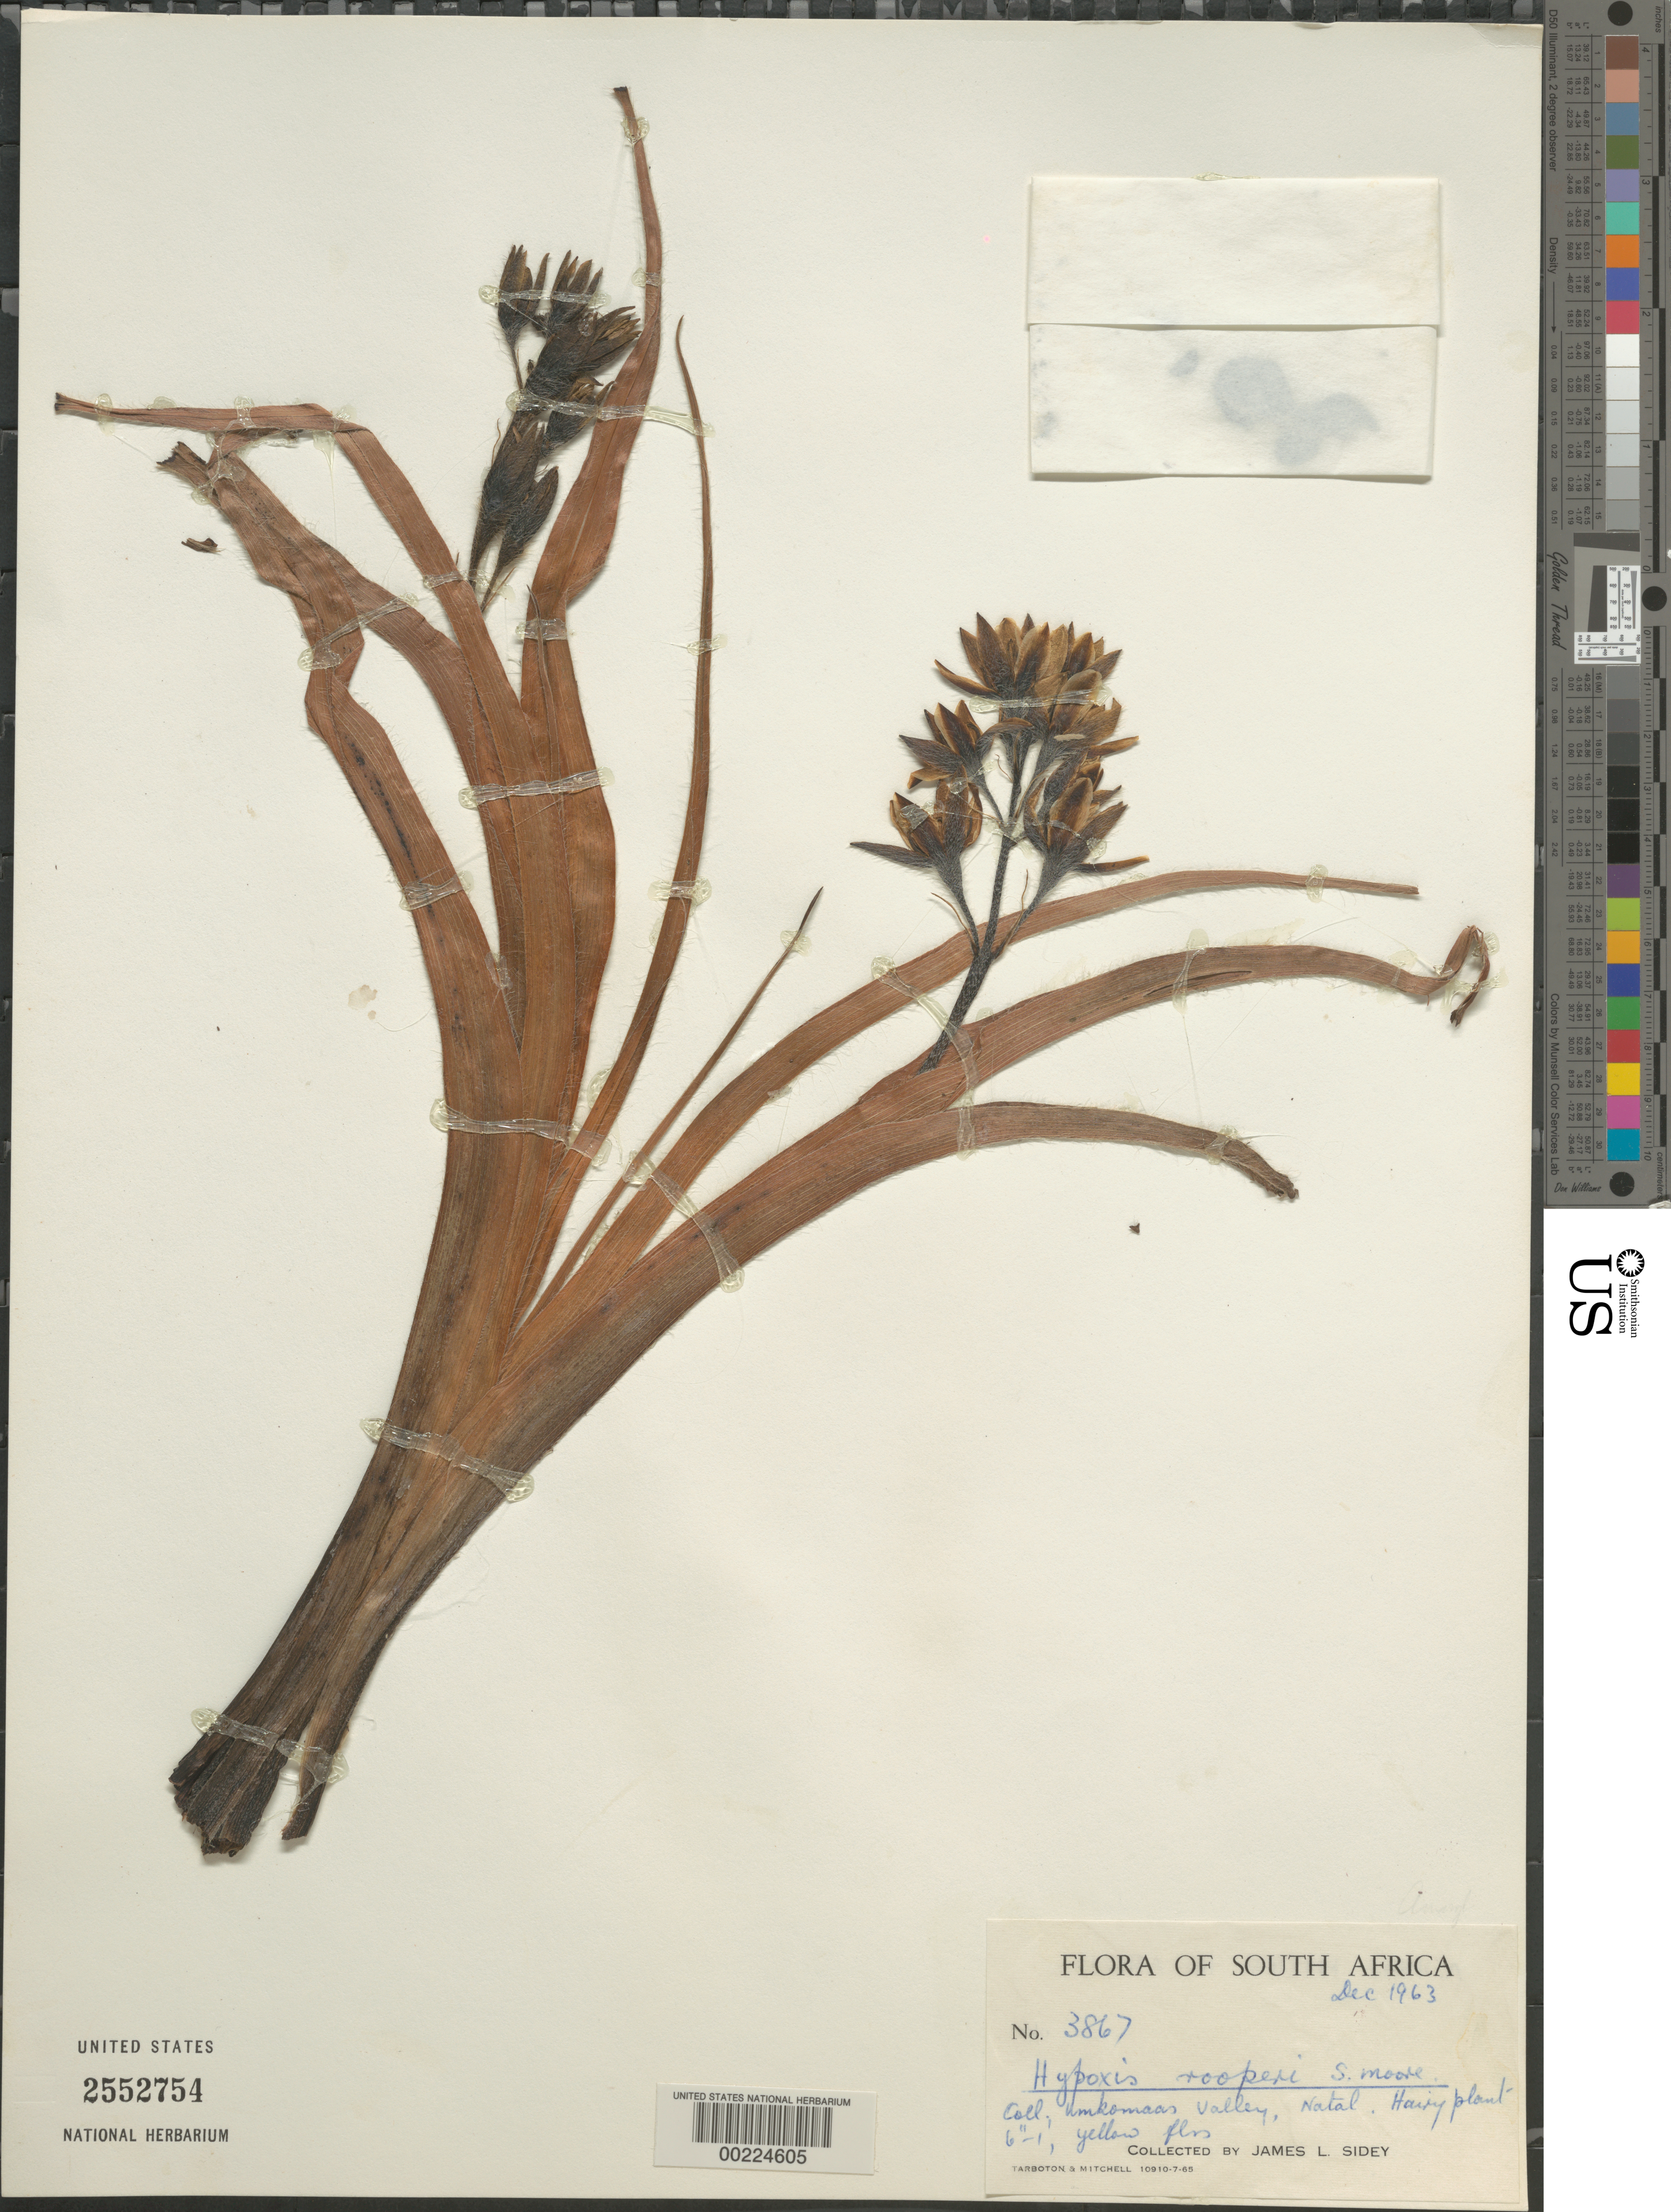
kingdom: Plantae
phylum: Tracheophyta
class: Liliopsida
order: Asparagales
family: Hypoxidaceae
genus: Hypoxis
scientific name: Hypoxis rooperi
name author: T. Moore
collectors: J. L. Sidey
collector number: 3867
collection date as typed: Dec 1963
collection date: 1963-12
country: South Africa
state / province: KwaZulu-Natal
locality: Umkomaas valley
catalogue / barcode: US 2552754